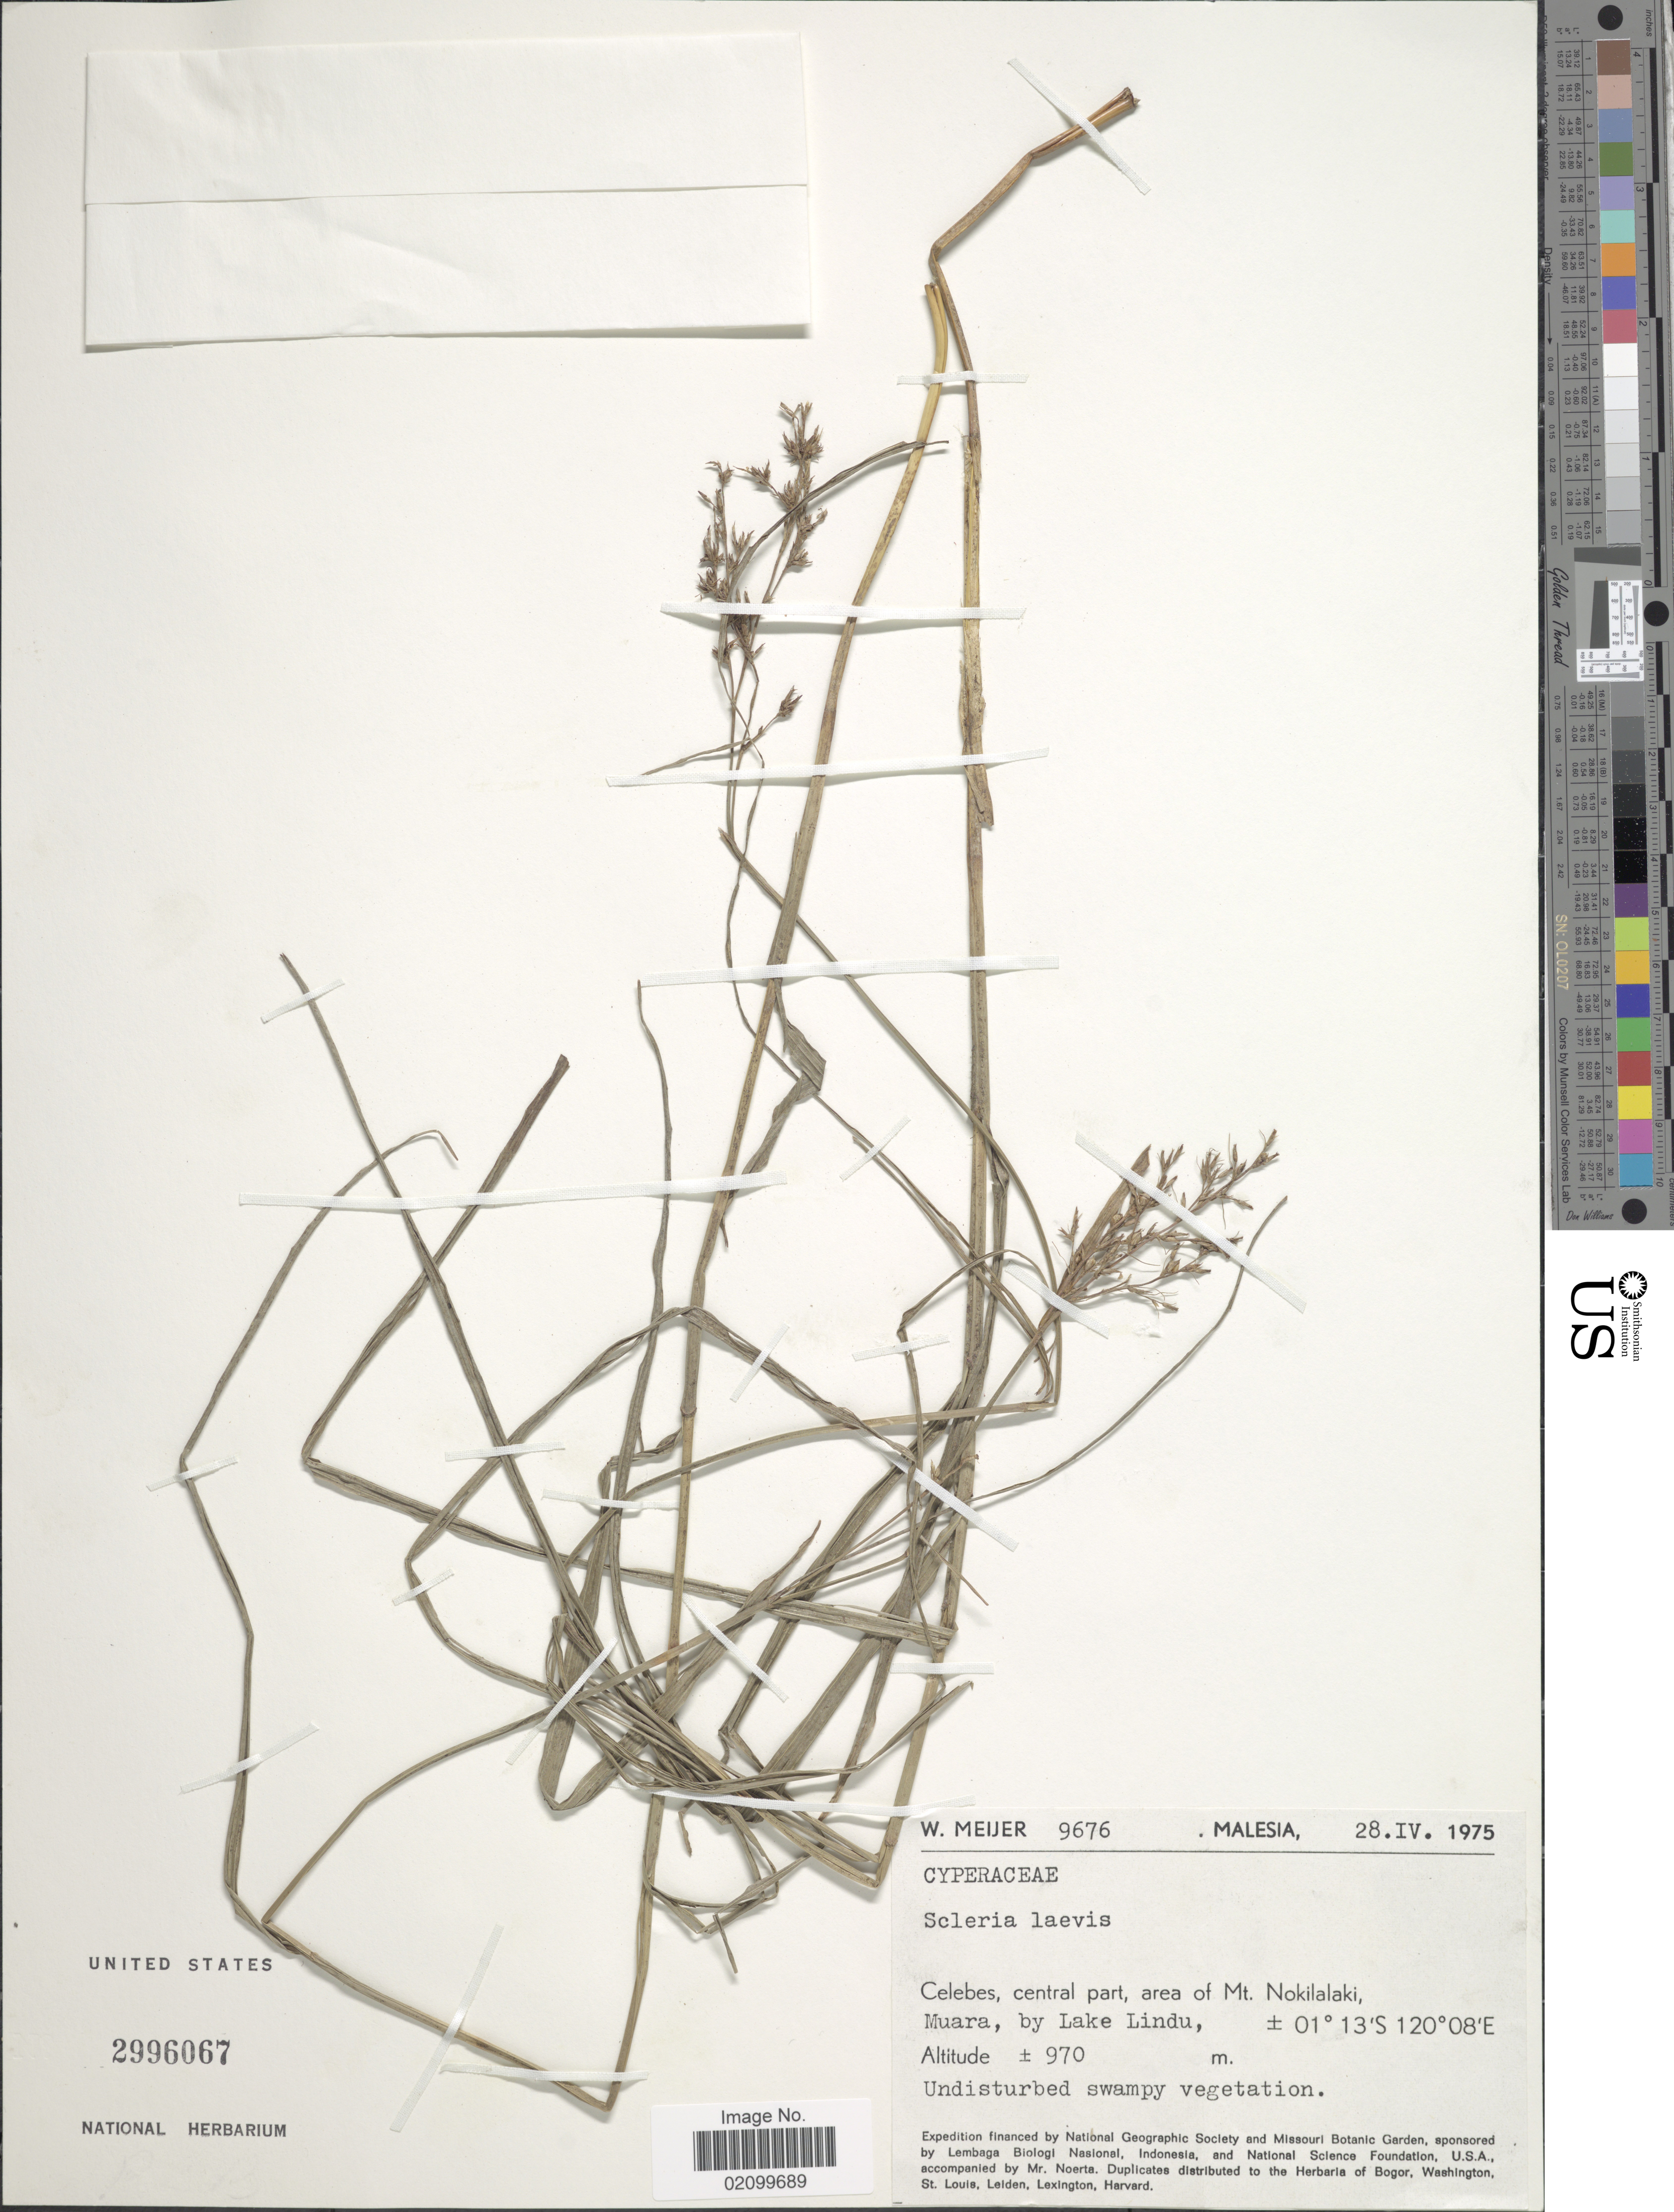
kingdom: Plantae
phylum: Tracheophyta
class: Liliopsida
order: Poales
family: Cyperaceae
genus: Scleria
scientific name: Scleria levis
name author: Retz.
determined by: Strong, Mark T., (BOT), Smithsonian Institution - National Museum of Natural History (UNITED STATES)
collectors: W. Meijer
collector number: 9676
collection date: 1975-04-28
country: Brunei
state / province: Brunei and Muara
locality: Celebes, central part, area of Mt. Nokilalaki, Muara, by Lake Lindu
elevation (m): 970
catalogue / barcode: US 2996067